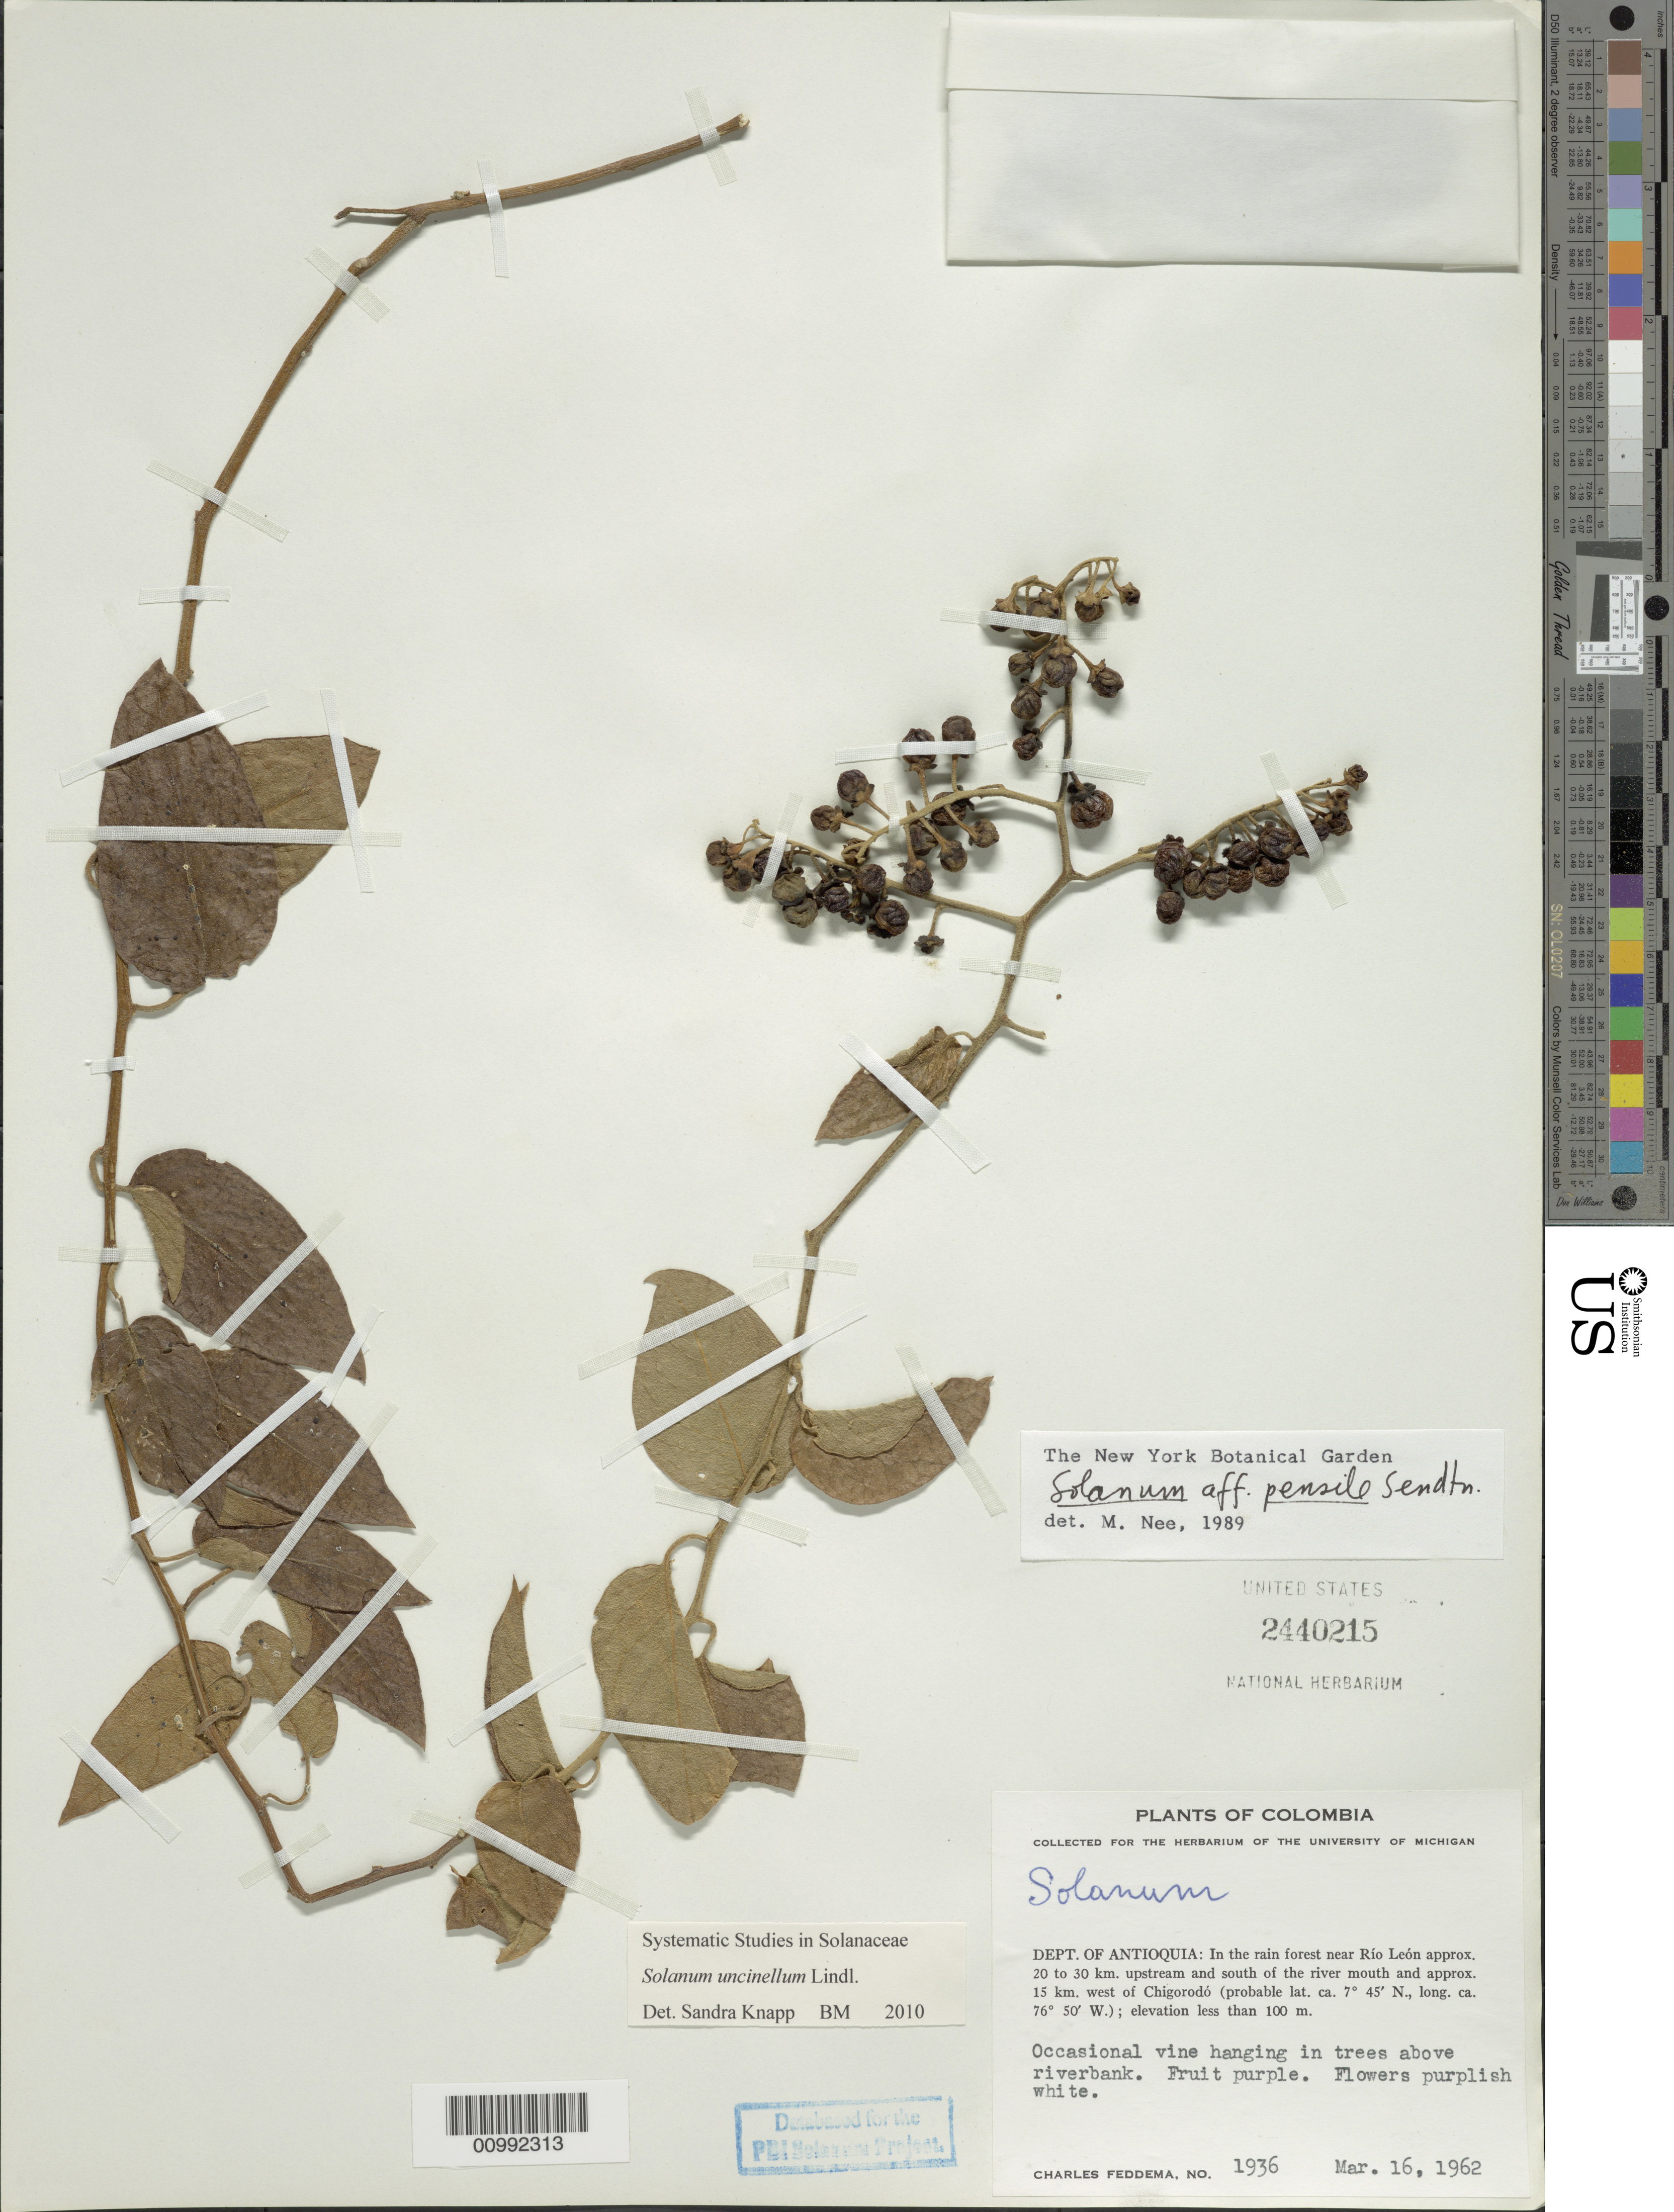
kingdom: Plantae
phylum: Tracheophyta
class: Magnoliopsida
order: Solanales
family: Solanaceae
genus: Solanum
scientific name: Solanum uncinellum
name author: Lindl.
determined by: Knapp, S. D.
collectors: C. Feddema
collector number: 1936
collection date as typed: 16 Mar 1962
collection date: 1962-03-16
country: Colombia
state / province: Antioquia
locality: Near Río León approx. 20-30 km upstream and south of the river mouth and approx. 15 km west of Chigorodó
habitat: rainforest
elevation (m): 100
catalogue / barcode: US 2440215